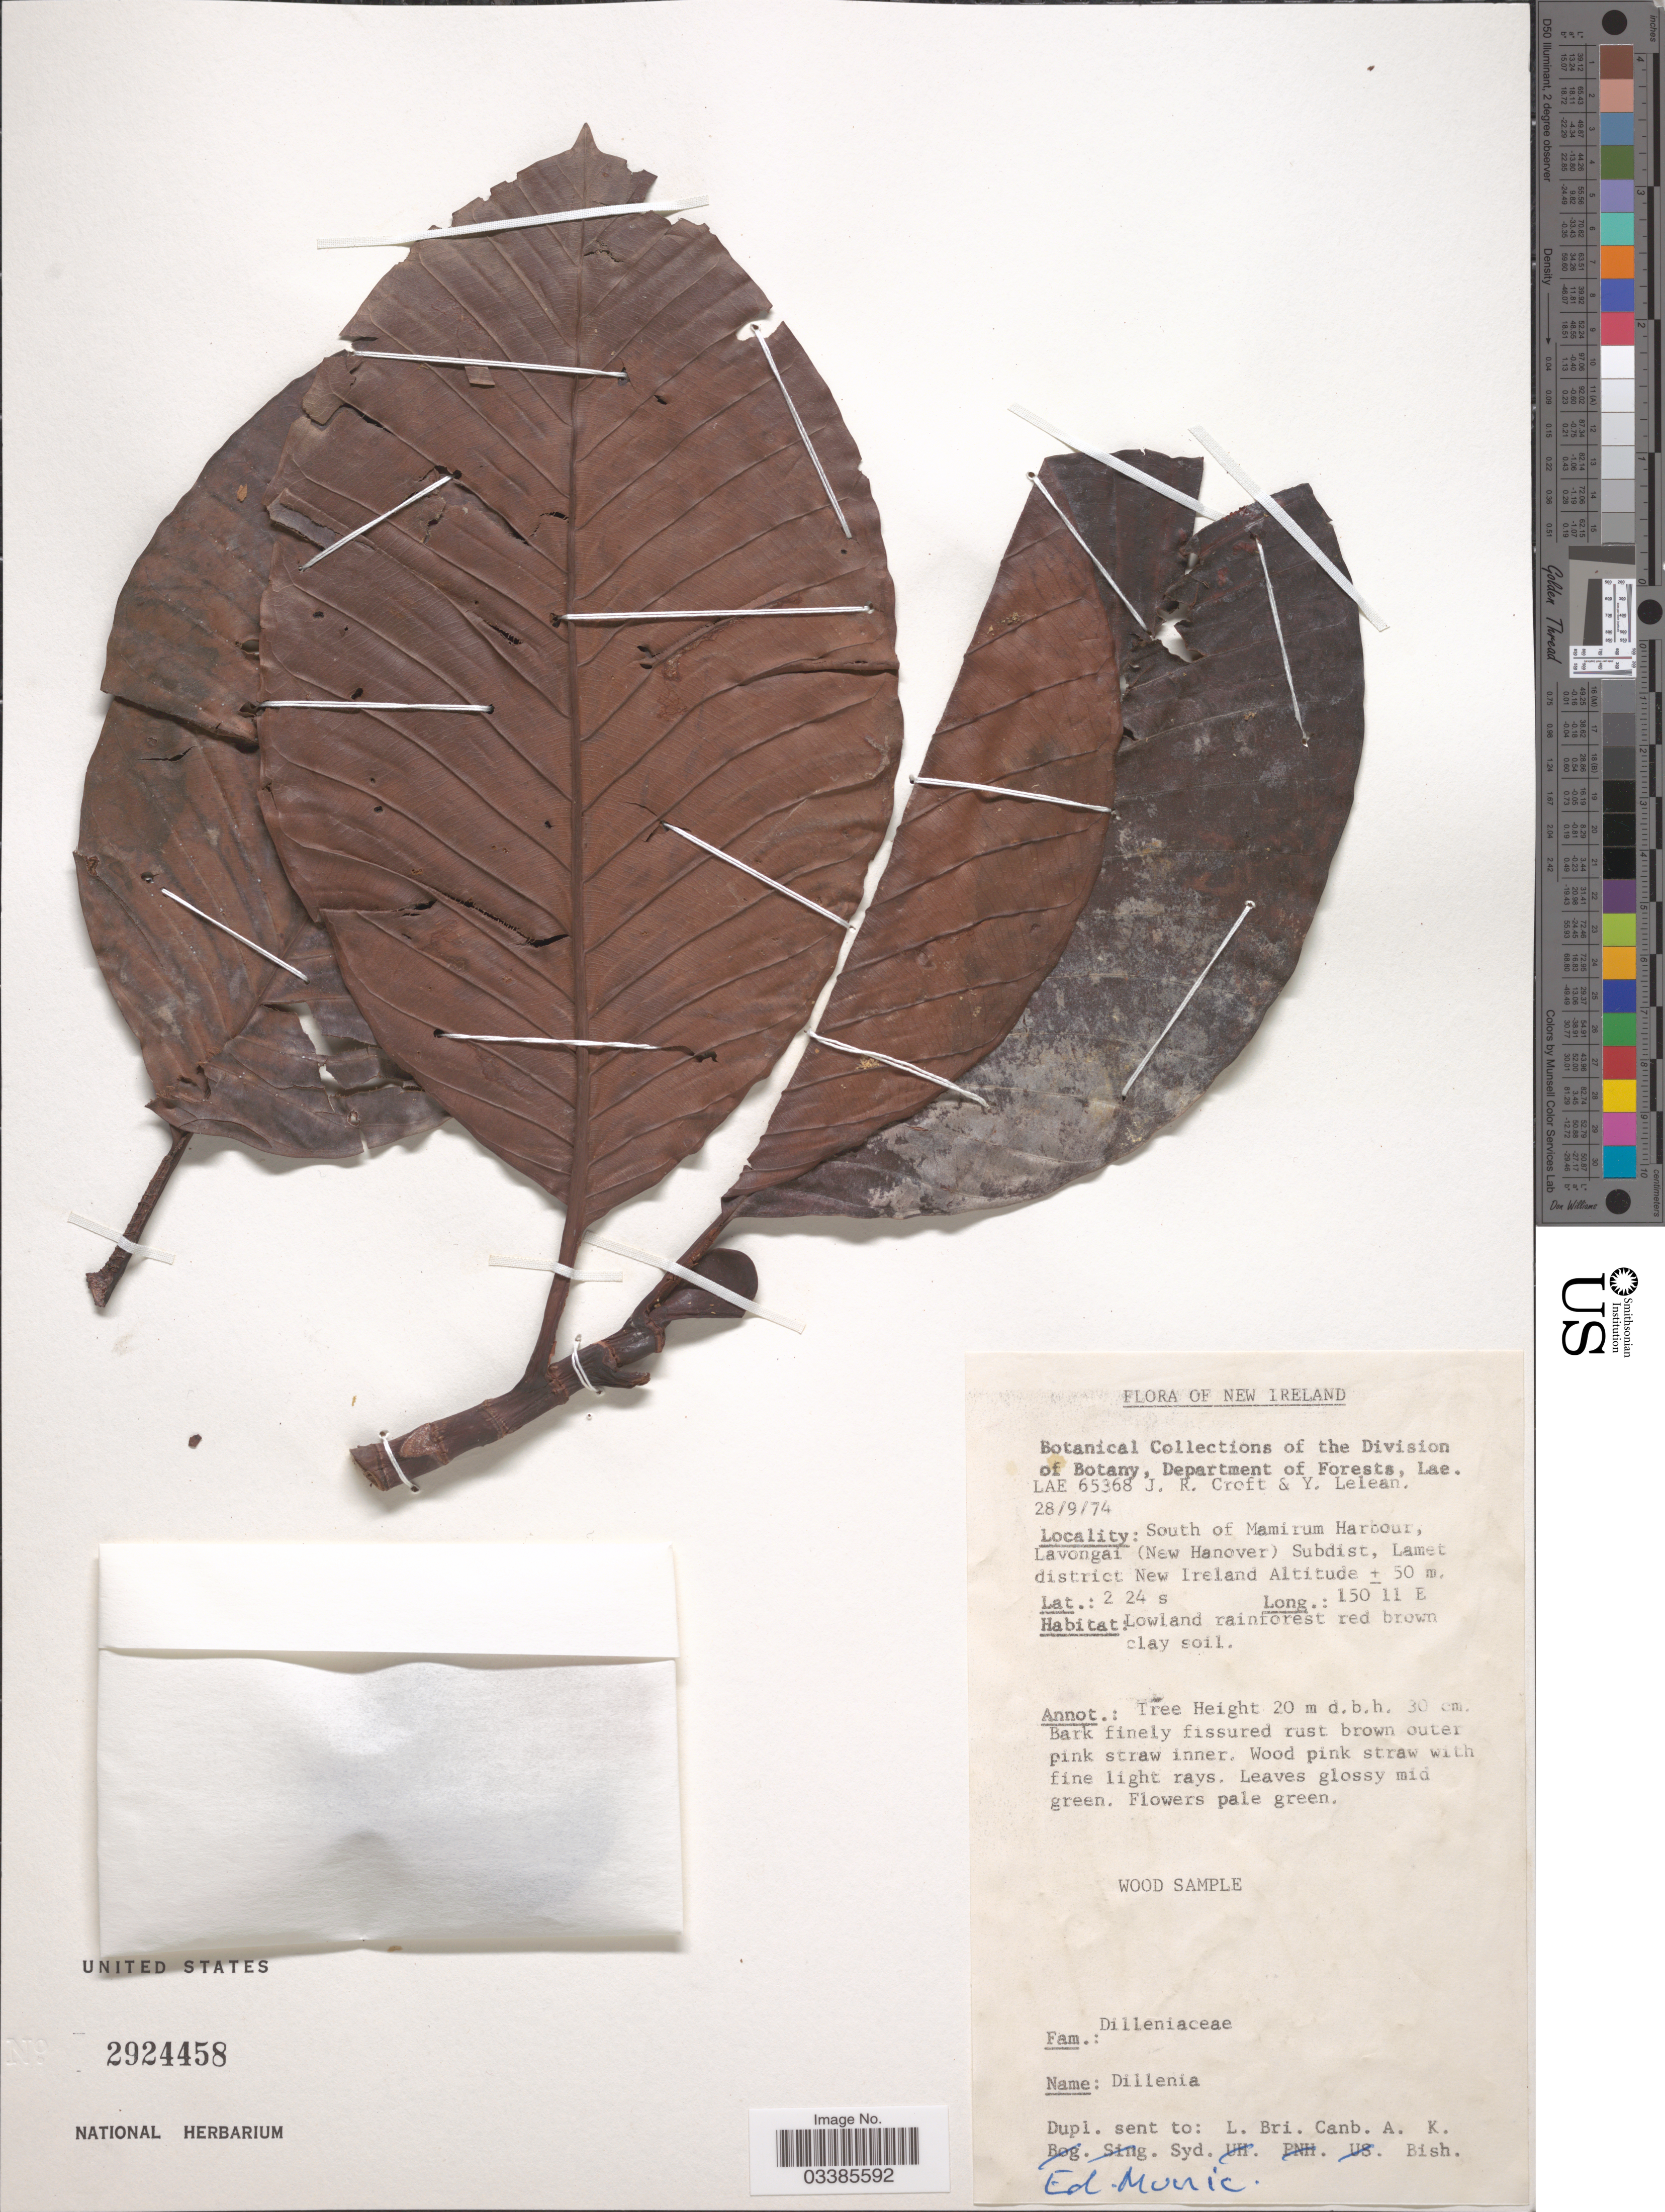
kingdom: Plantae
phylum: Tracheophyta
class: Magnoliopsida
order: Dilleniales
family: Dilleniaceae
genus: Dillenia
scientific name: Dillenia sp.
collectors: J. R. Croft & Y. Lelean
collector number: LAE 65368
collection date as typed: Transcribed d/m/y: 28/9/74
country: Papua New Guinea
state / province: New Ireland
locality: South of Mamirum Harbour, Lavongai (New Hanover) Subdist, Lamet district New Ireland.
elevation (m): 15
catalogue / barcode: US 2924458